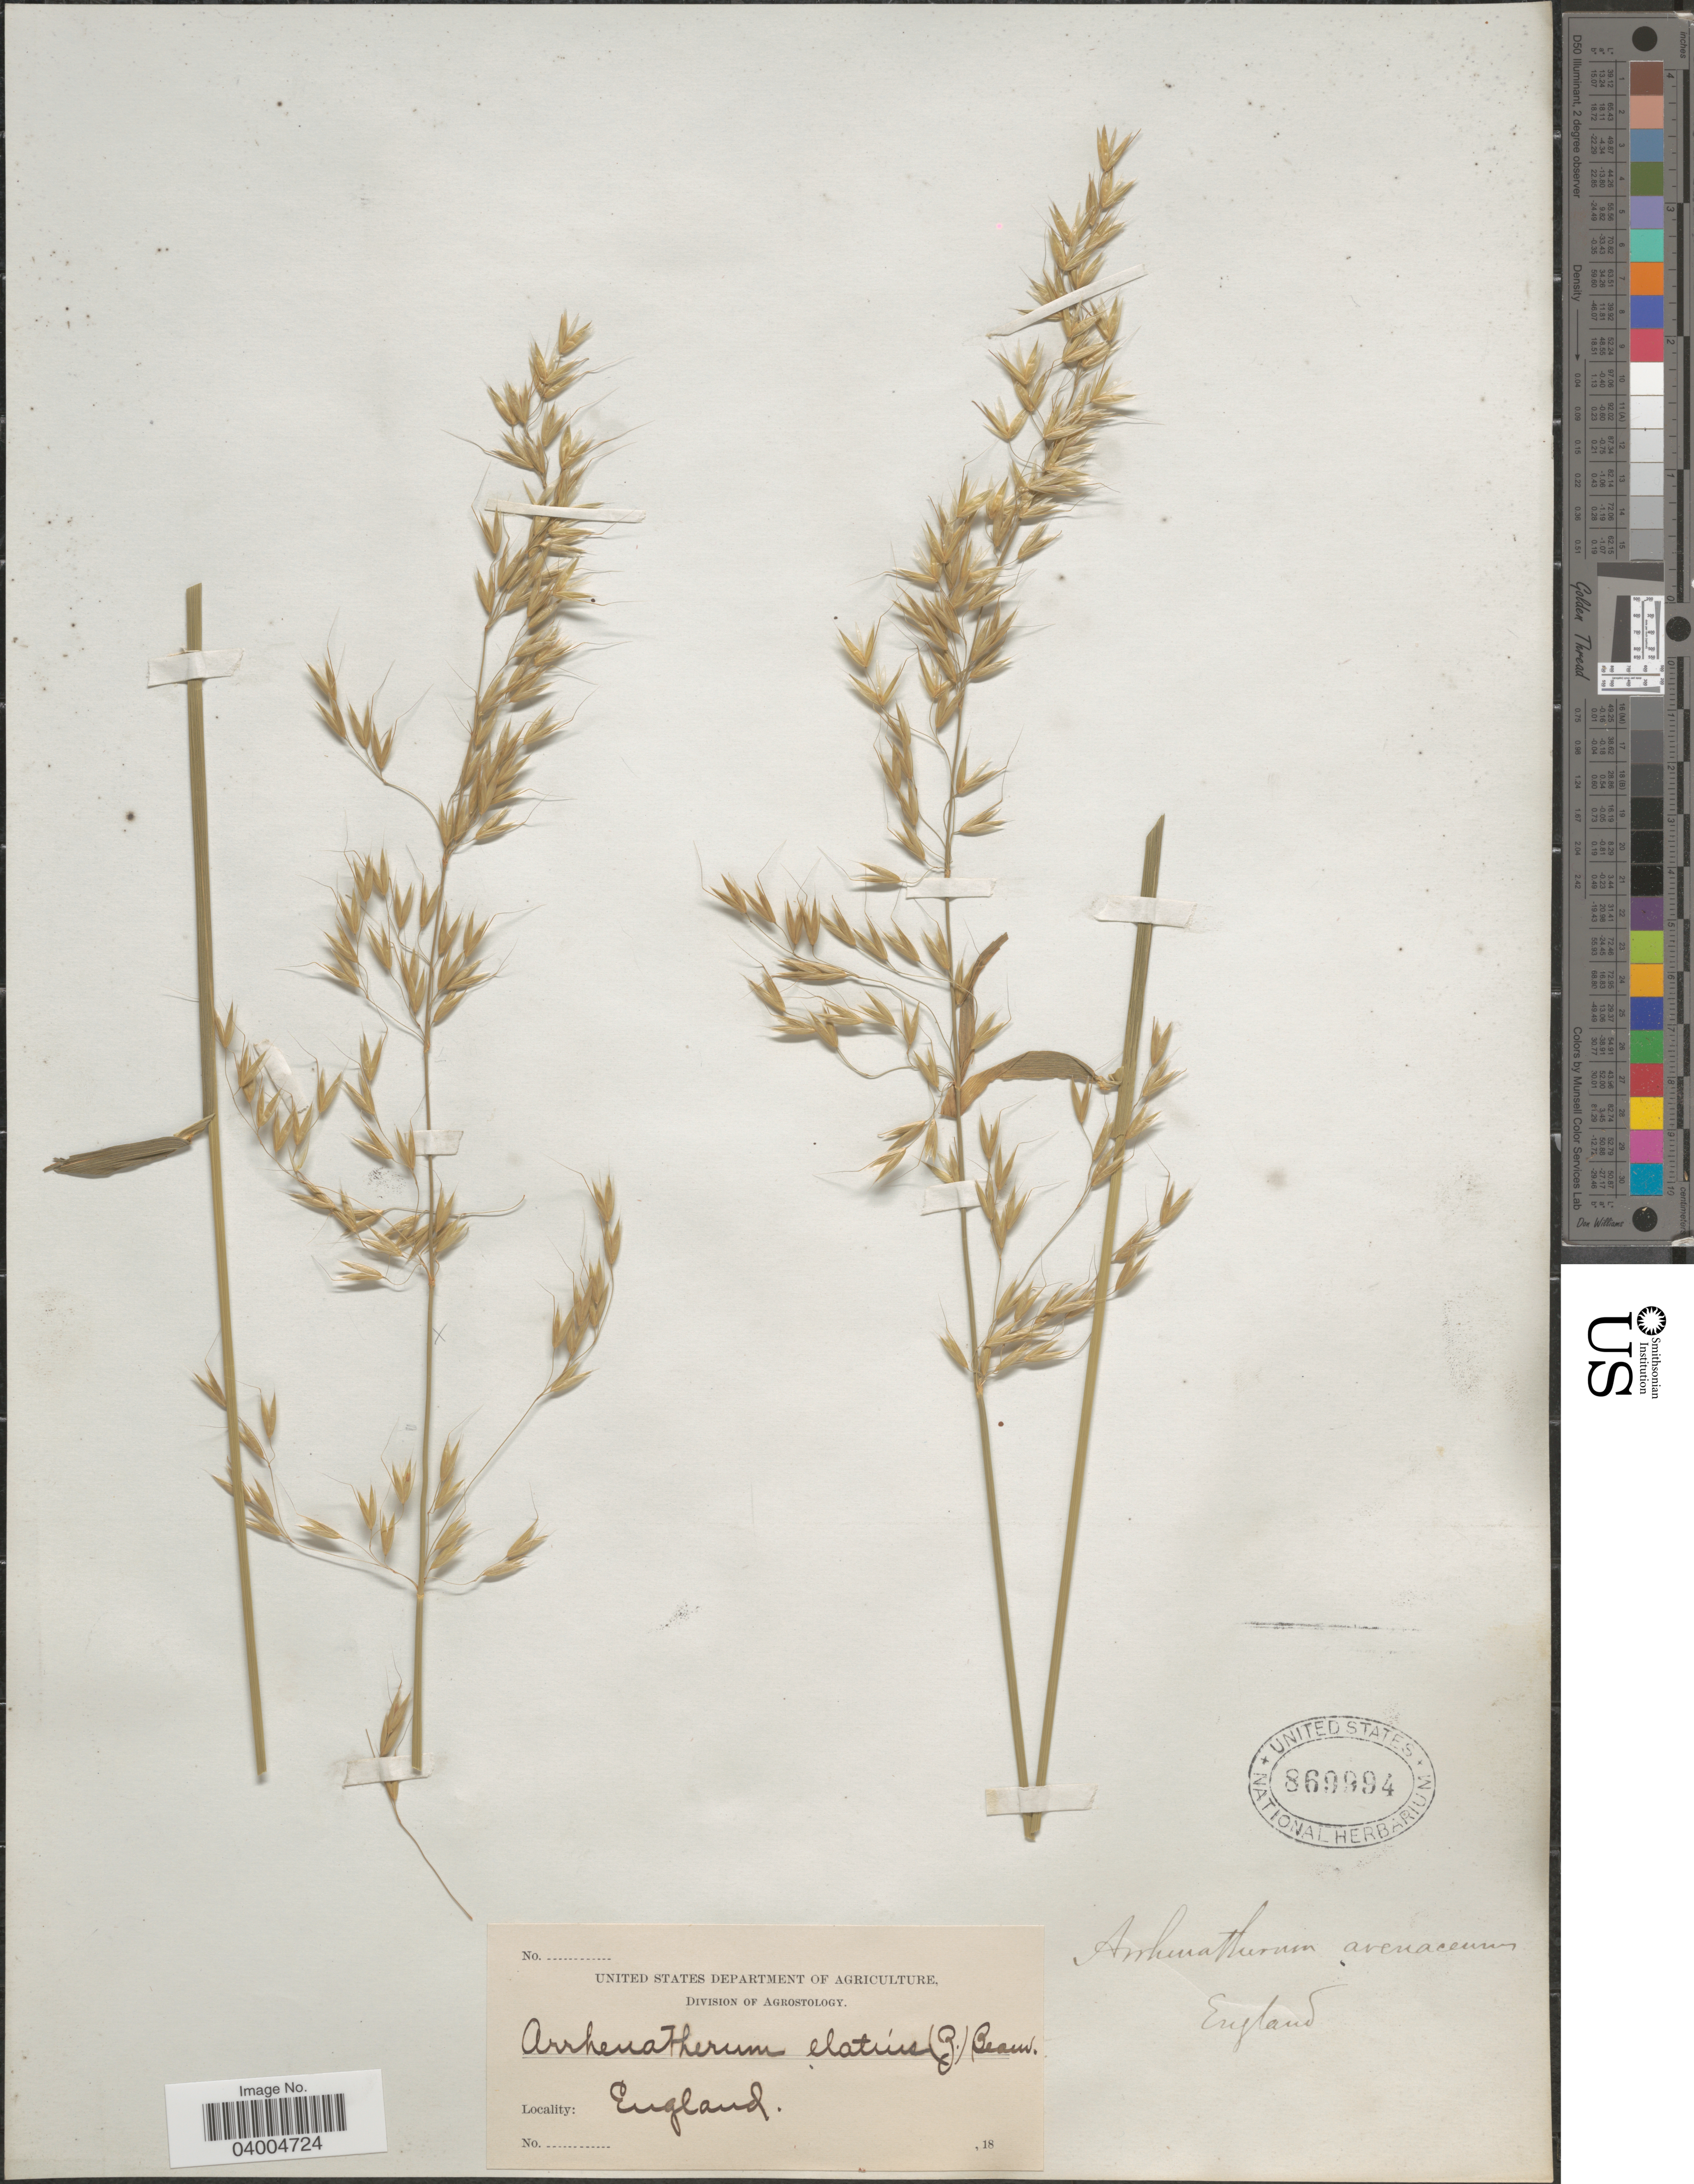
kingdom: Plantae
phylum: Tracheophyta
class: Liliopsida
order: Poales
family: Poaceae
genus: Arrhenatherum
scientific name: Arrhenatherum elatius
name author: (L.) J. Presl & C. Presl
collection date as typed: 18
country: United Kingdom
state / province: England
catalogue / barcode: US 869994